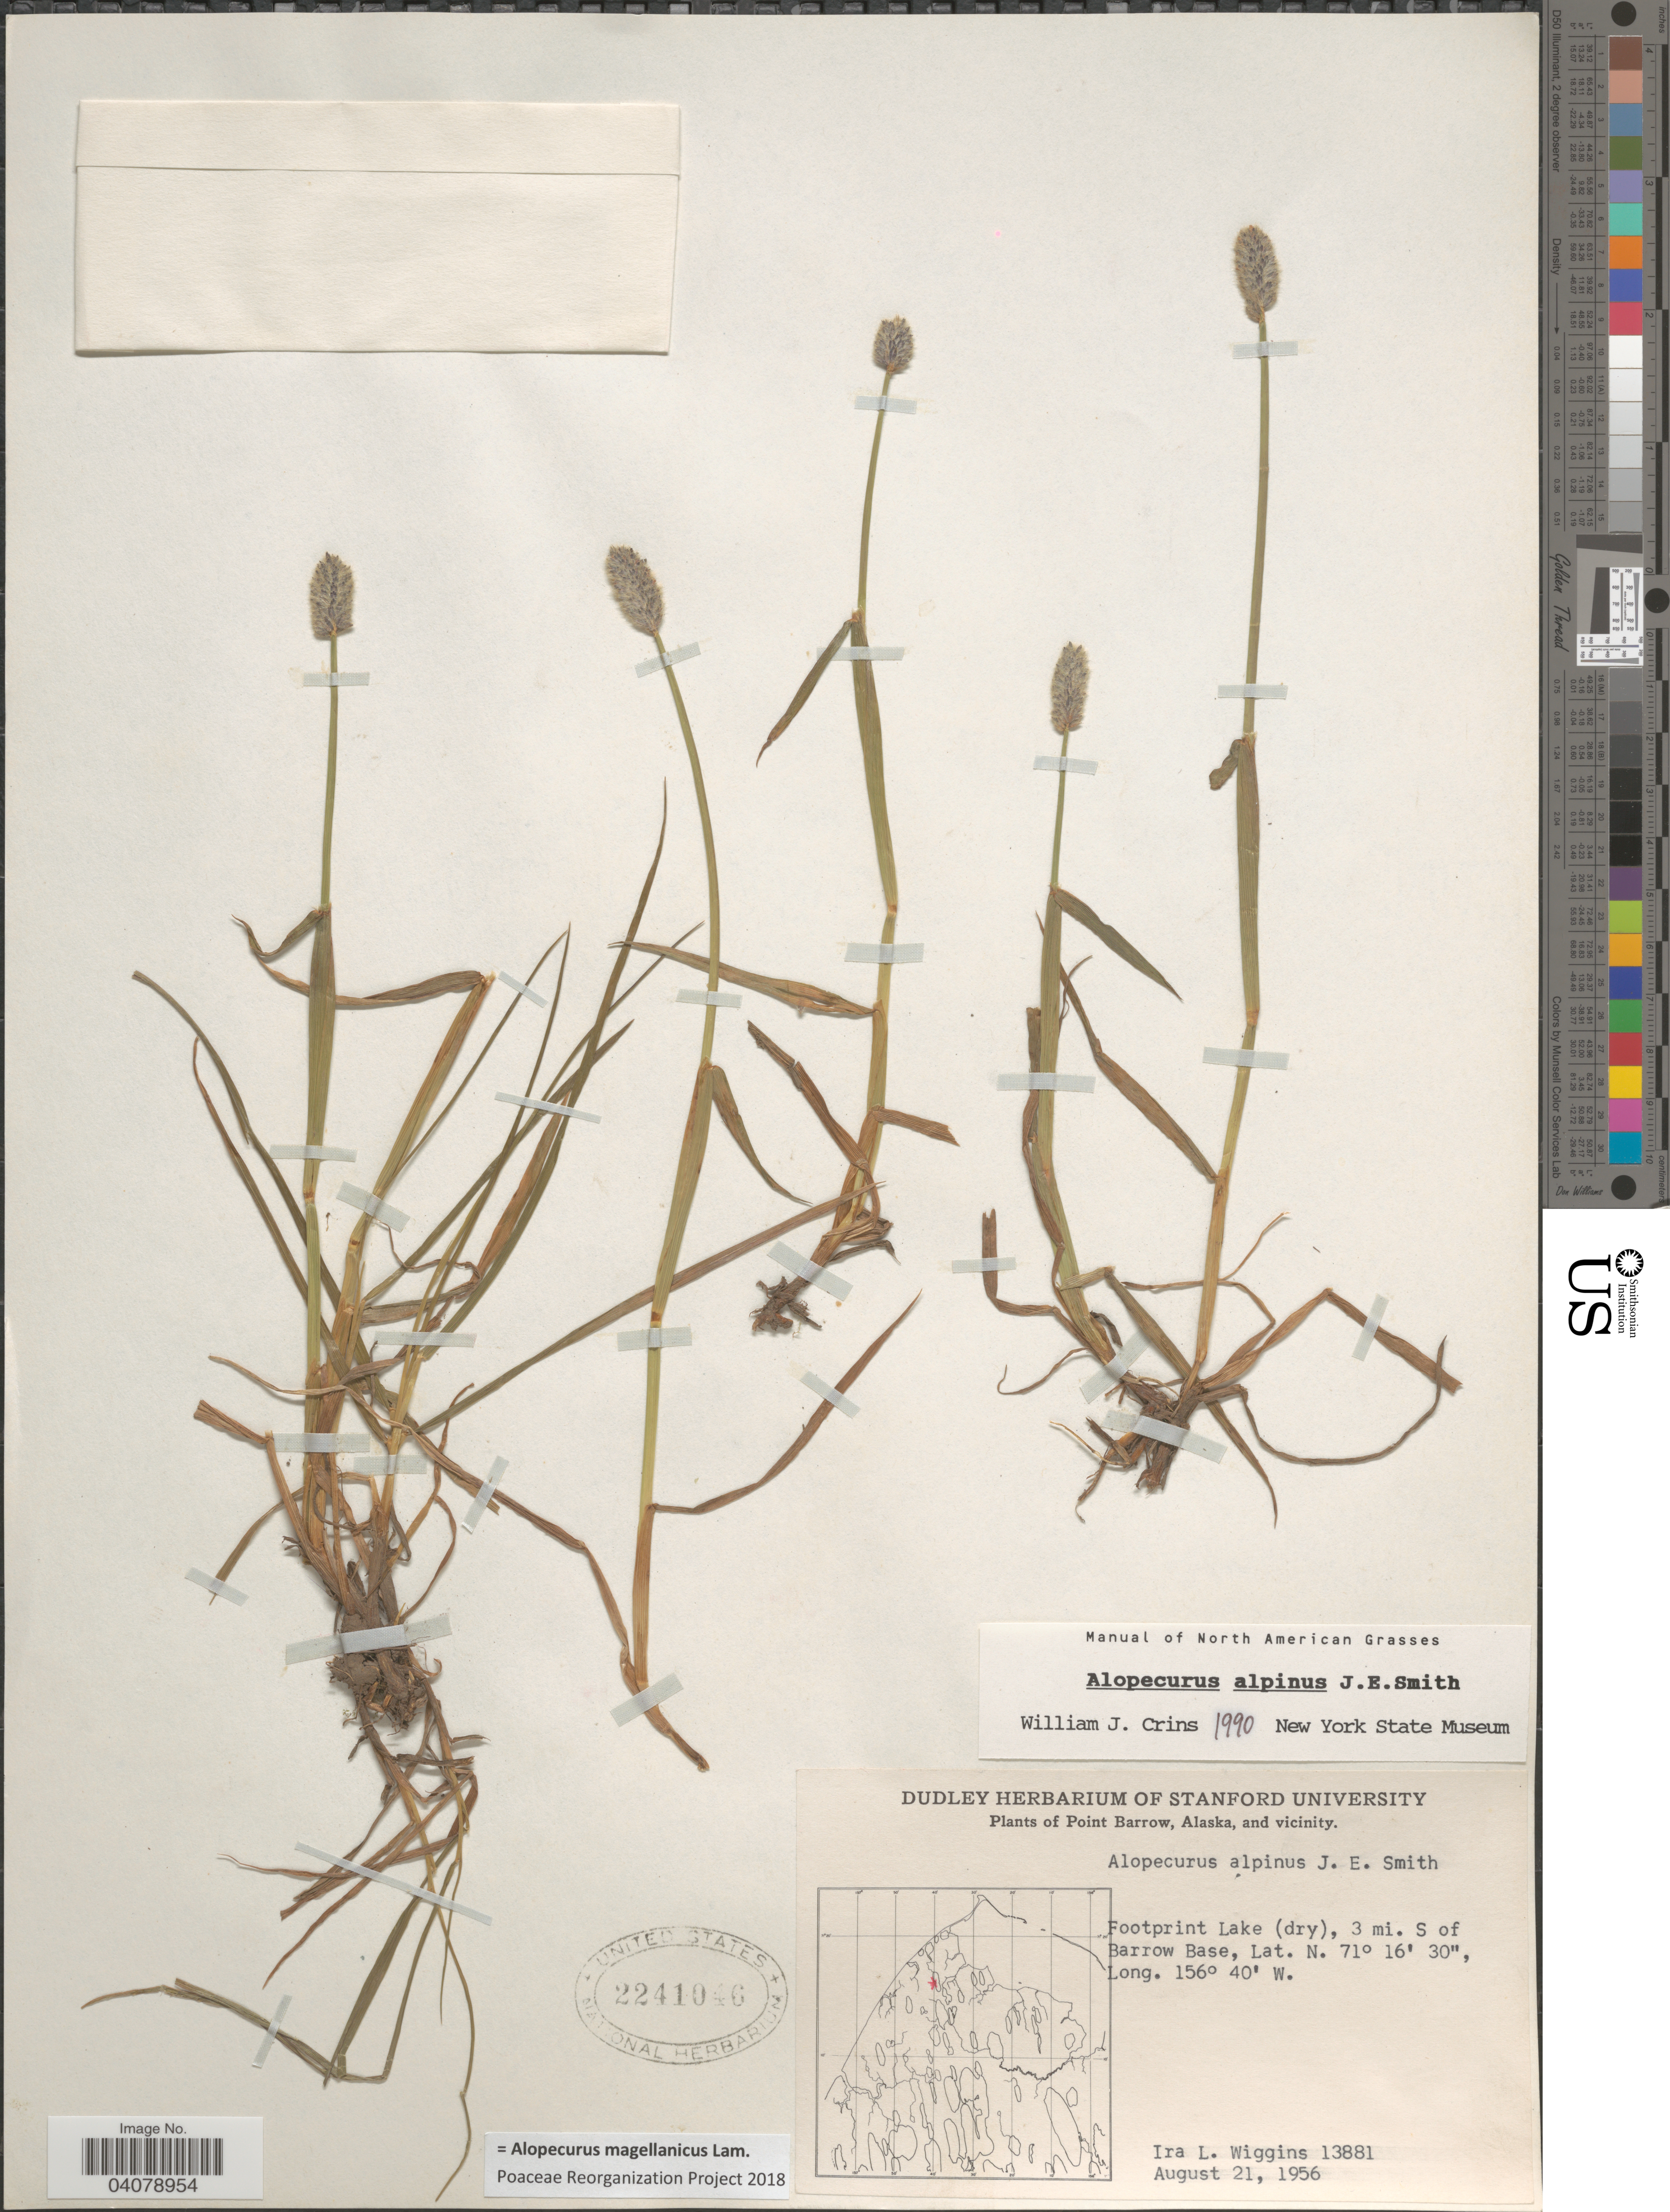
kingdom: Plantae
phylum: Tracheophyta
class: Liliopsida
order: Poales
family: Poaceae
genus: Alopecurus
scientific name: Alopecurus magellanicus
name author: Lam.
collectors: I. L. Wiggins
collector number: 13881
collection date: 1956-08-21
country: United States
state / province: Alaska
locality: Point Barrow, Alaska, and vicinity. Footprint Lake (dry), 3 mi. S of Barrow Base.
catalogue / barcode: US 2241046